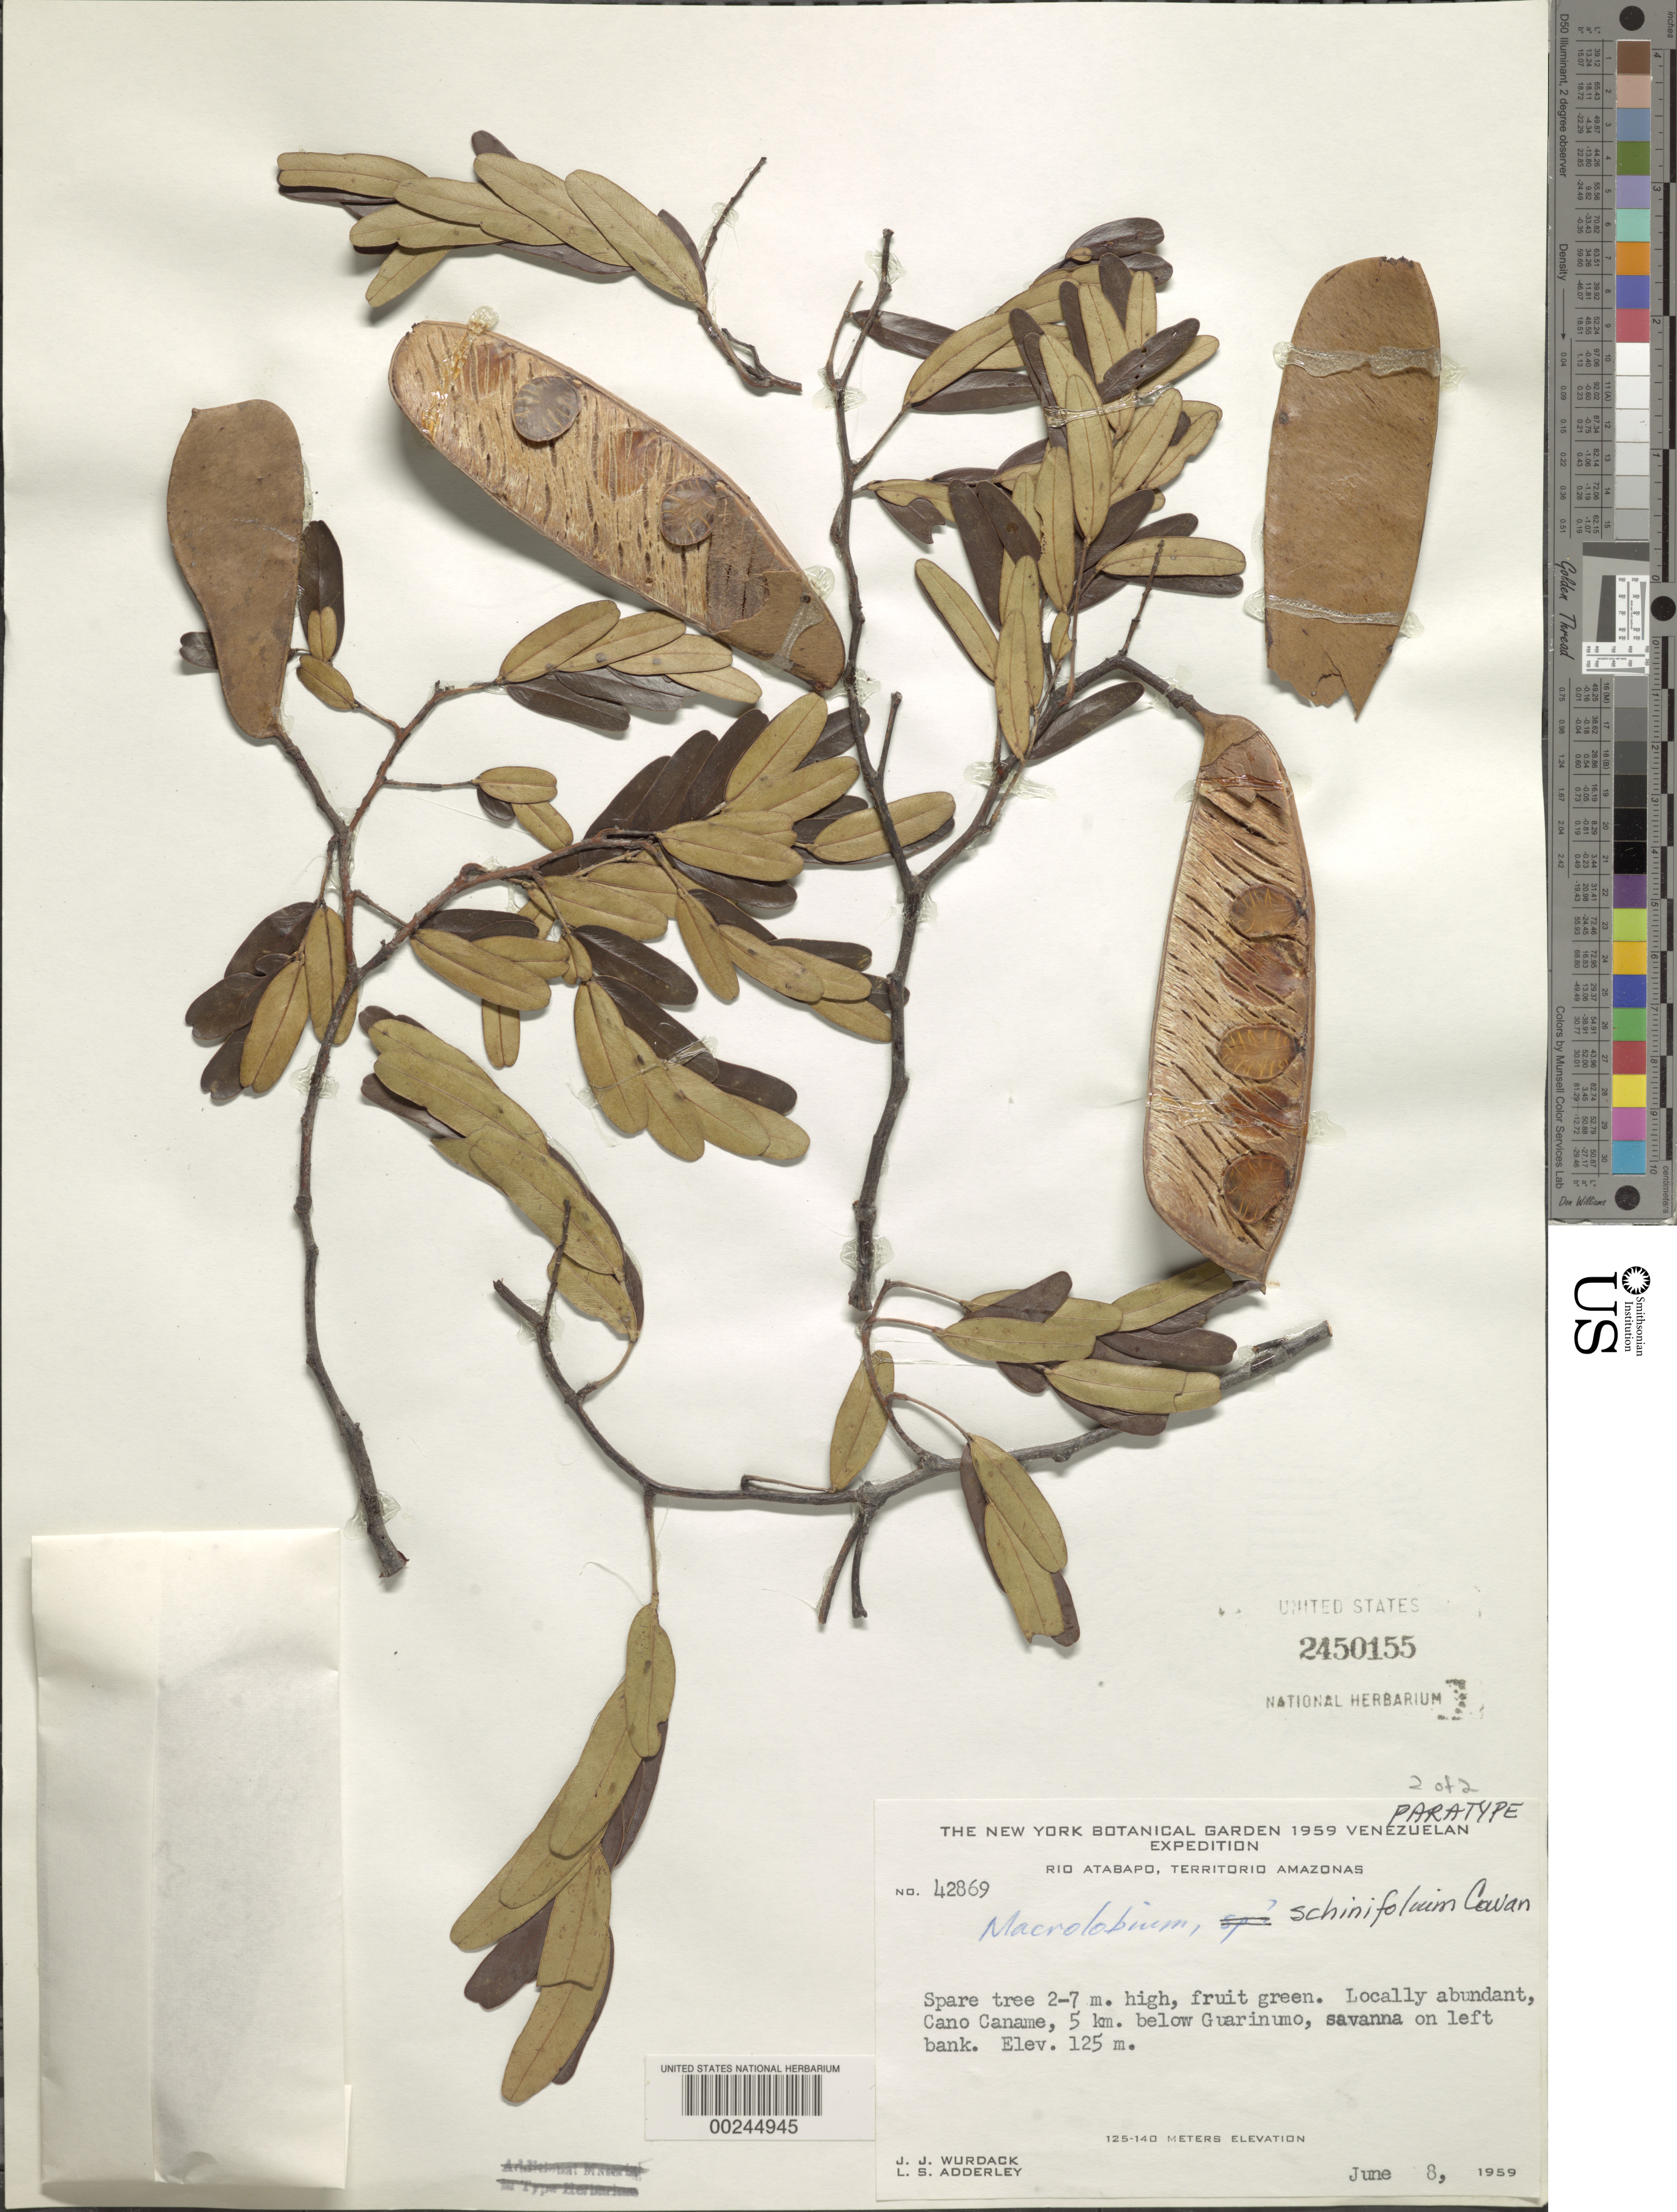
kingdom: Plantae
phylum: Tracheophyta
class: Magnoliopsida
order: Fabales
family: Fabaceae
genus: Macrolobium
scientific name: Macrolobium schinifolium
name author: R.S. Cowan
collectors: J. J. Wurdack & L. S. Adderley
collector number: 42869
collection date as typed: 08 Jun 1959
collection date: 1959-06-08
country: Venezuela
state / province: Amazonas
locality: On left bank of Cano Caname, Rio Atabapo 5 km below guarinumo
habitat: Savana caname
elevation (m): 125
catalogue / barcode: US 2450155